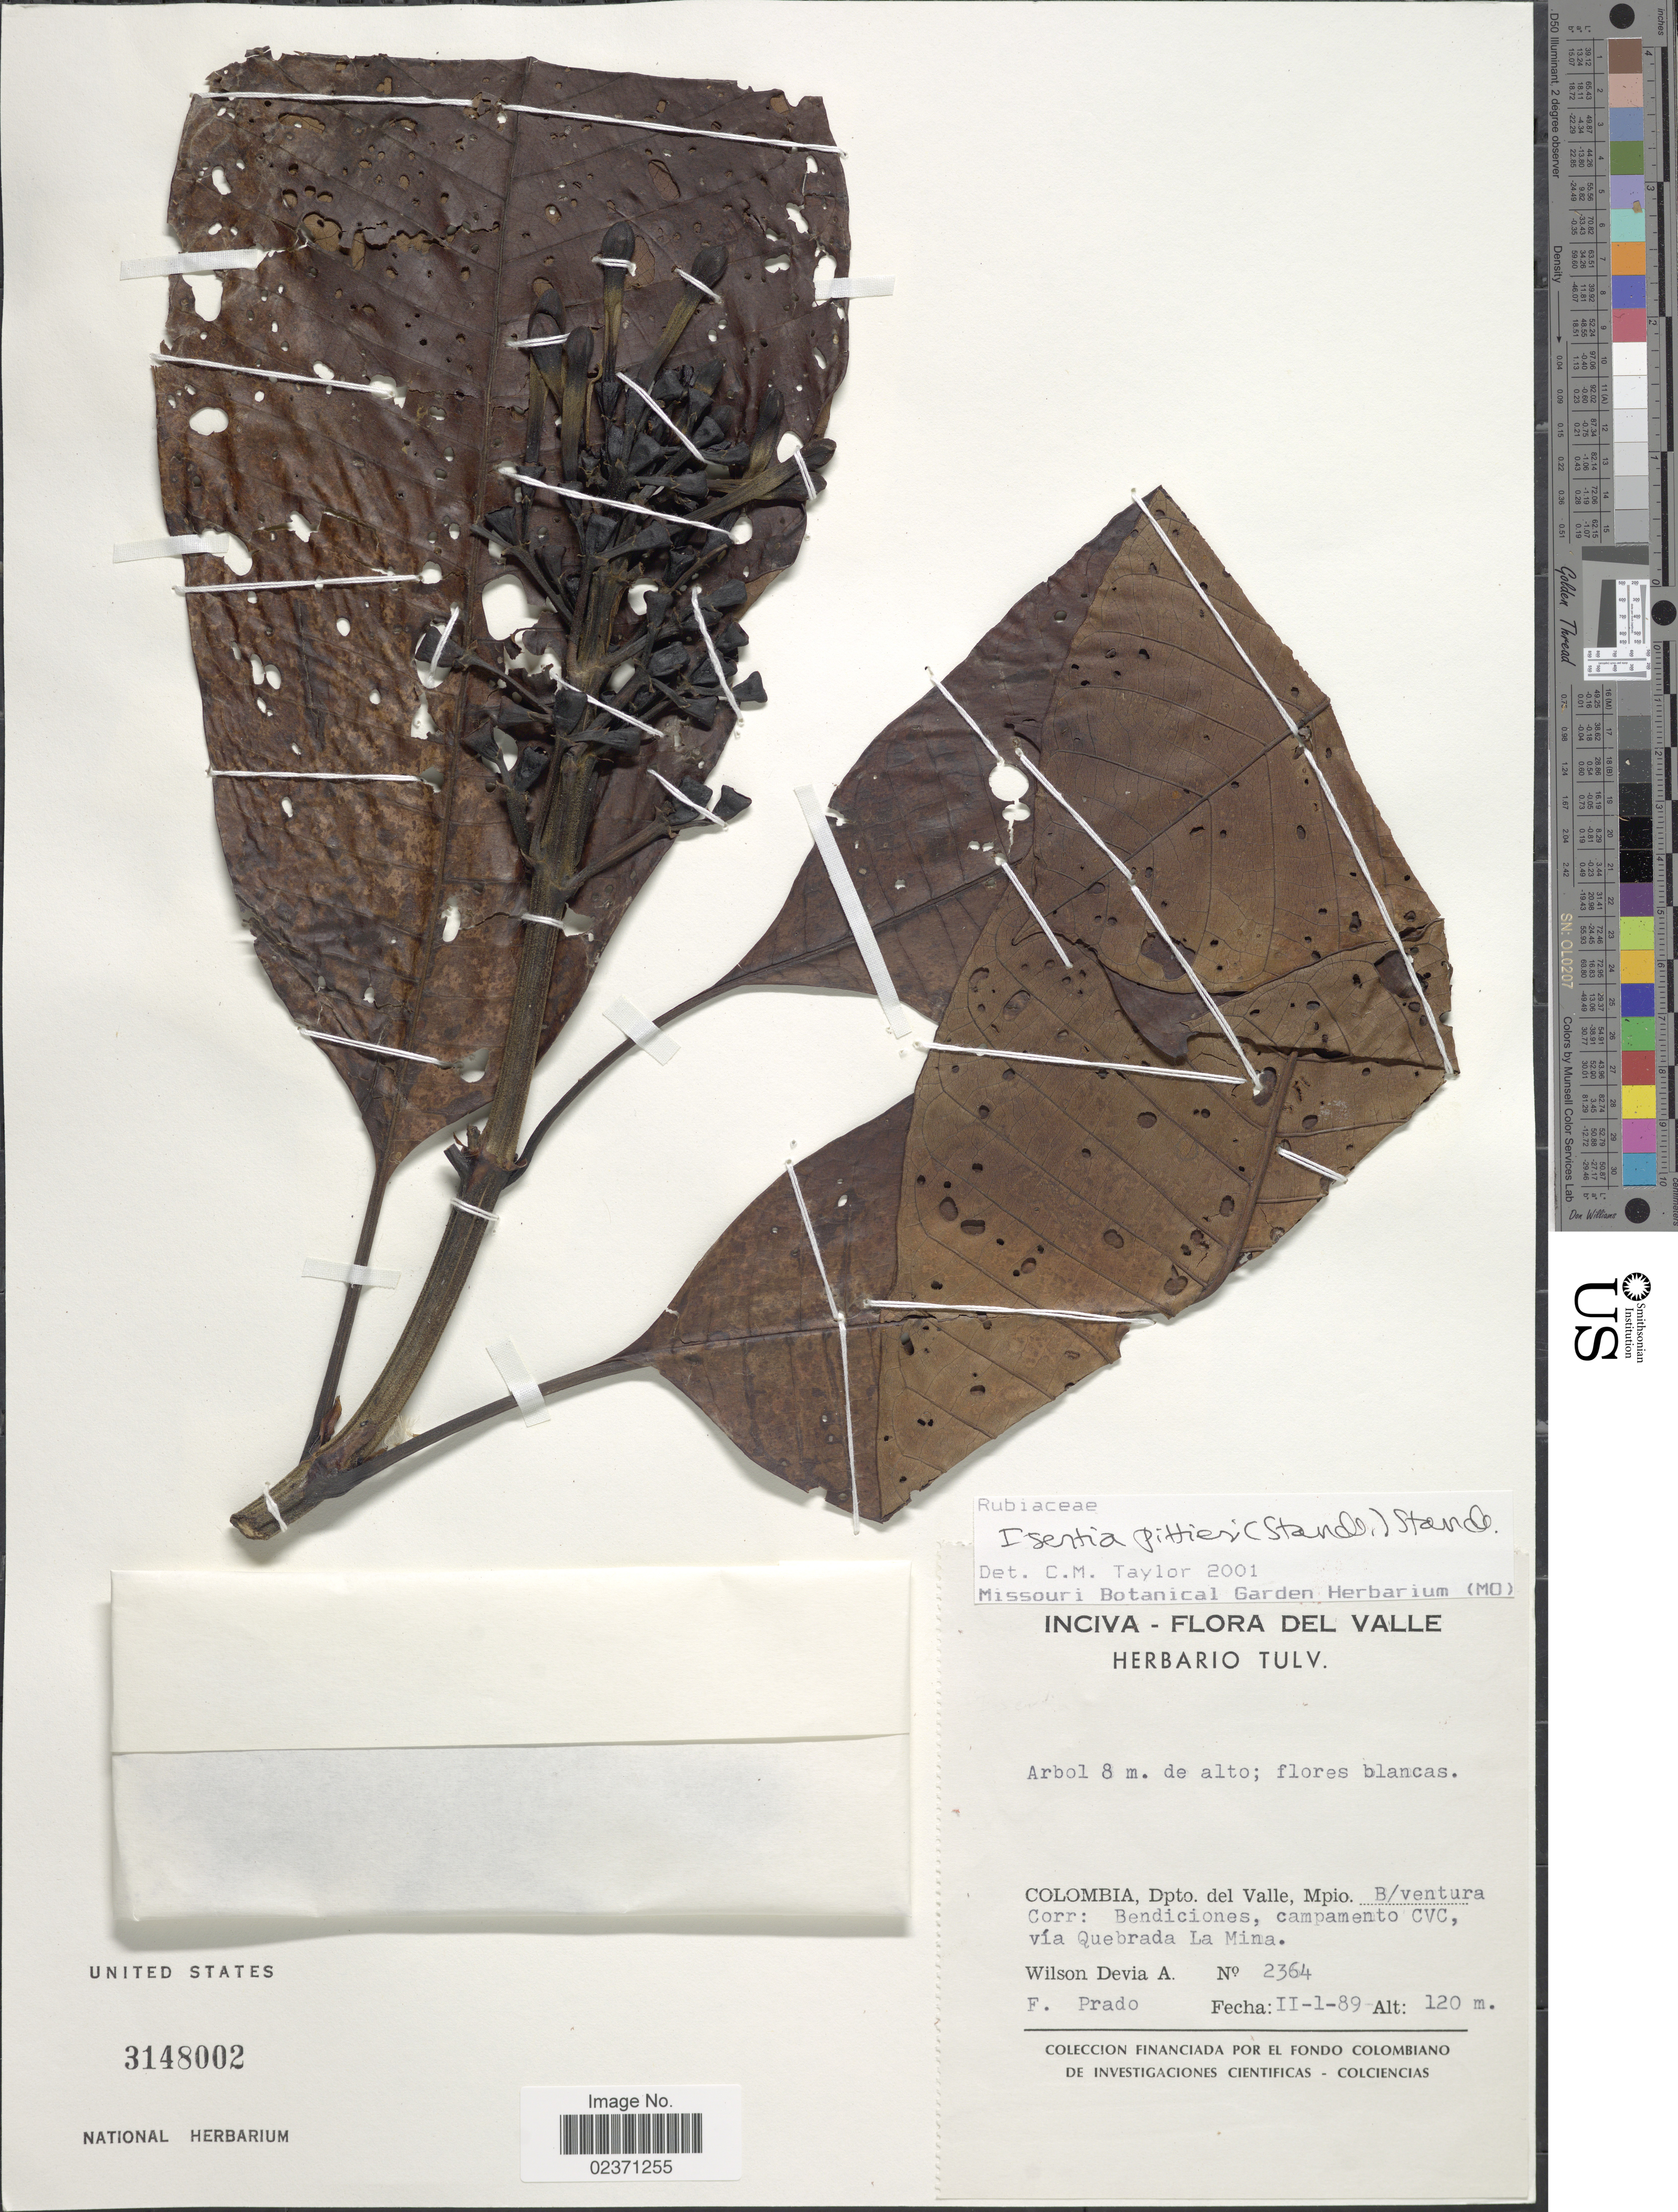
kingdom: Plantae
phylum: Tracheophyta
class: Magnoliopsida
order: Gentianales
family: Rubiaceae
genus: Isertia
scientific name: Isertia pittieri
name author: (Standl.) Standl.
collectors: W. Devia A. & F. Prado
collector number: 2364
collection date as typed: Transcribed d/m/y: 1/2/89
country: Colombia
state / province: Valle del Cauca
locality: Dpto. del Valle, Mpio. B/ventura. Corr: Bendiciones, campamento CVC, via Quebrada La Mina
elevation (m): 120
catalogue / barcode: US 3148002